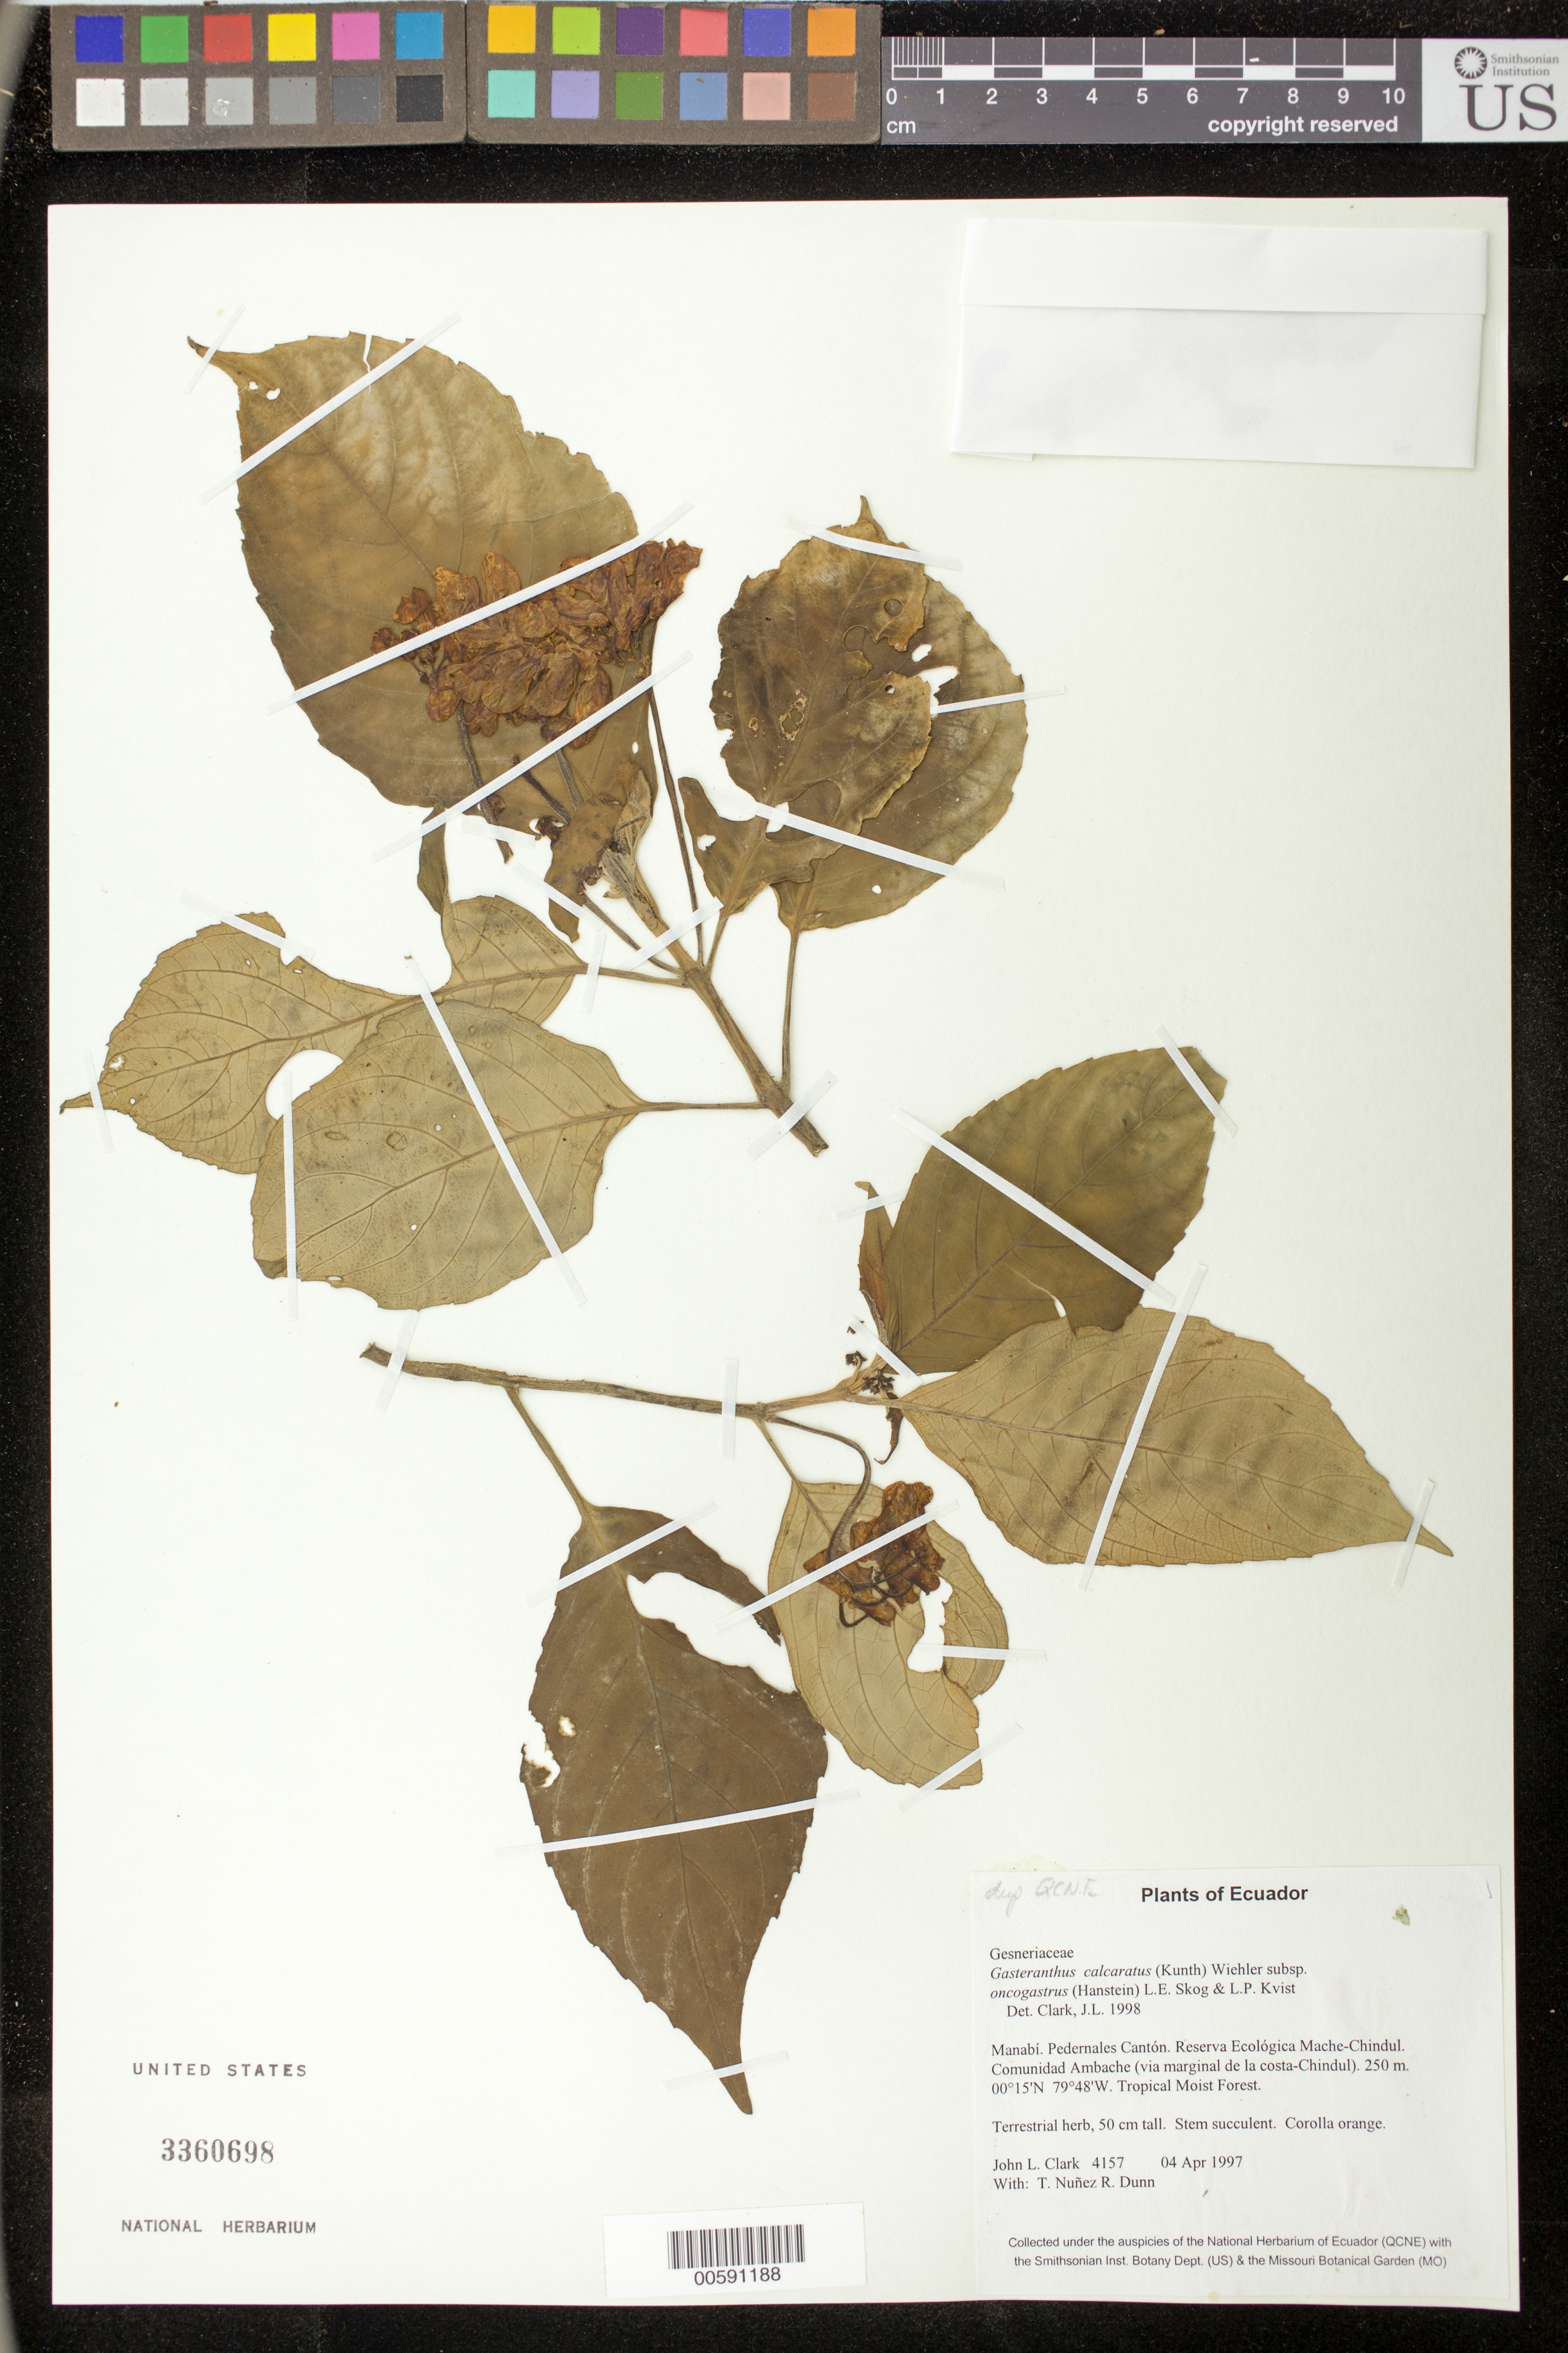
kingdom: Plantae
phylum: Tracheophyta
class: Magnoliopsida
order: Lamiales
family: Gesneriaceae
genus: Sinningia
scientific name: Sinningia incarnata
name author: (Aubl.) D.L. Denham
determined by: Clark, J. L., (SEL), The Marie Selby Botanical Garden (UNITED STATES)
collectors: J. L. Clark, R. Dunn, T. Núñez & C. Robles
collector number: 4157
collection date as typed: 04 Apr 1997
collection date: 1997-04-04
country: Ecuador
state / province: Manabí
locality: Pedernales Cantón. Reserva Ecológica Mache-Chindul. Comunidad Ambache (via marginal de la costa-Chindul).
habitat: Tropical Moist Forest.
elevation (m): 250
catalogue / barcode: US 3360698